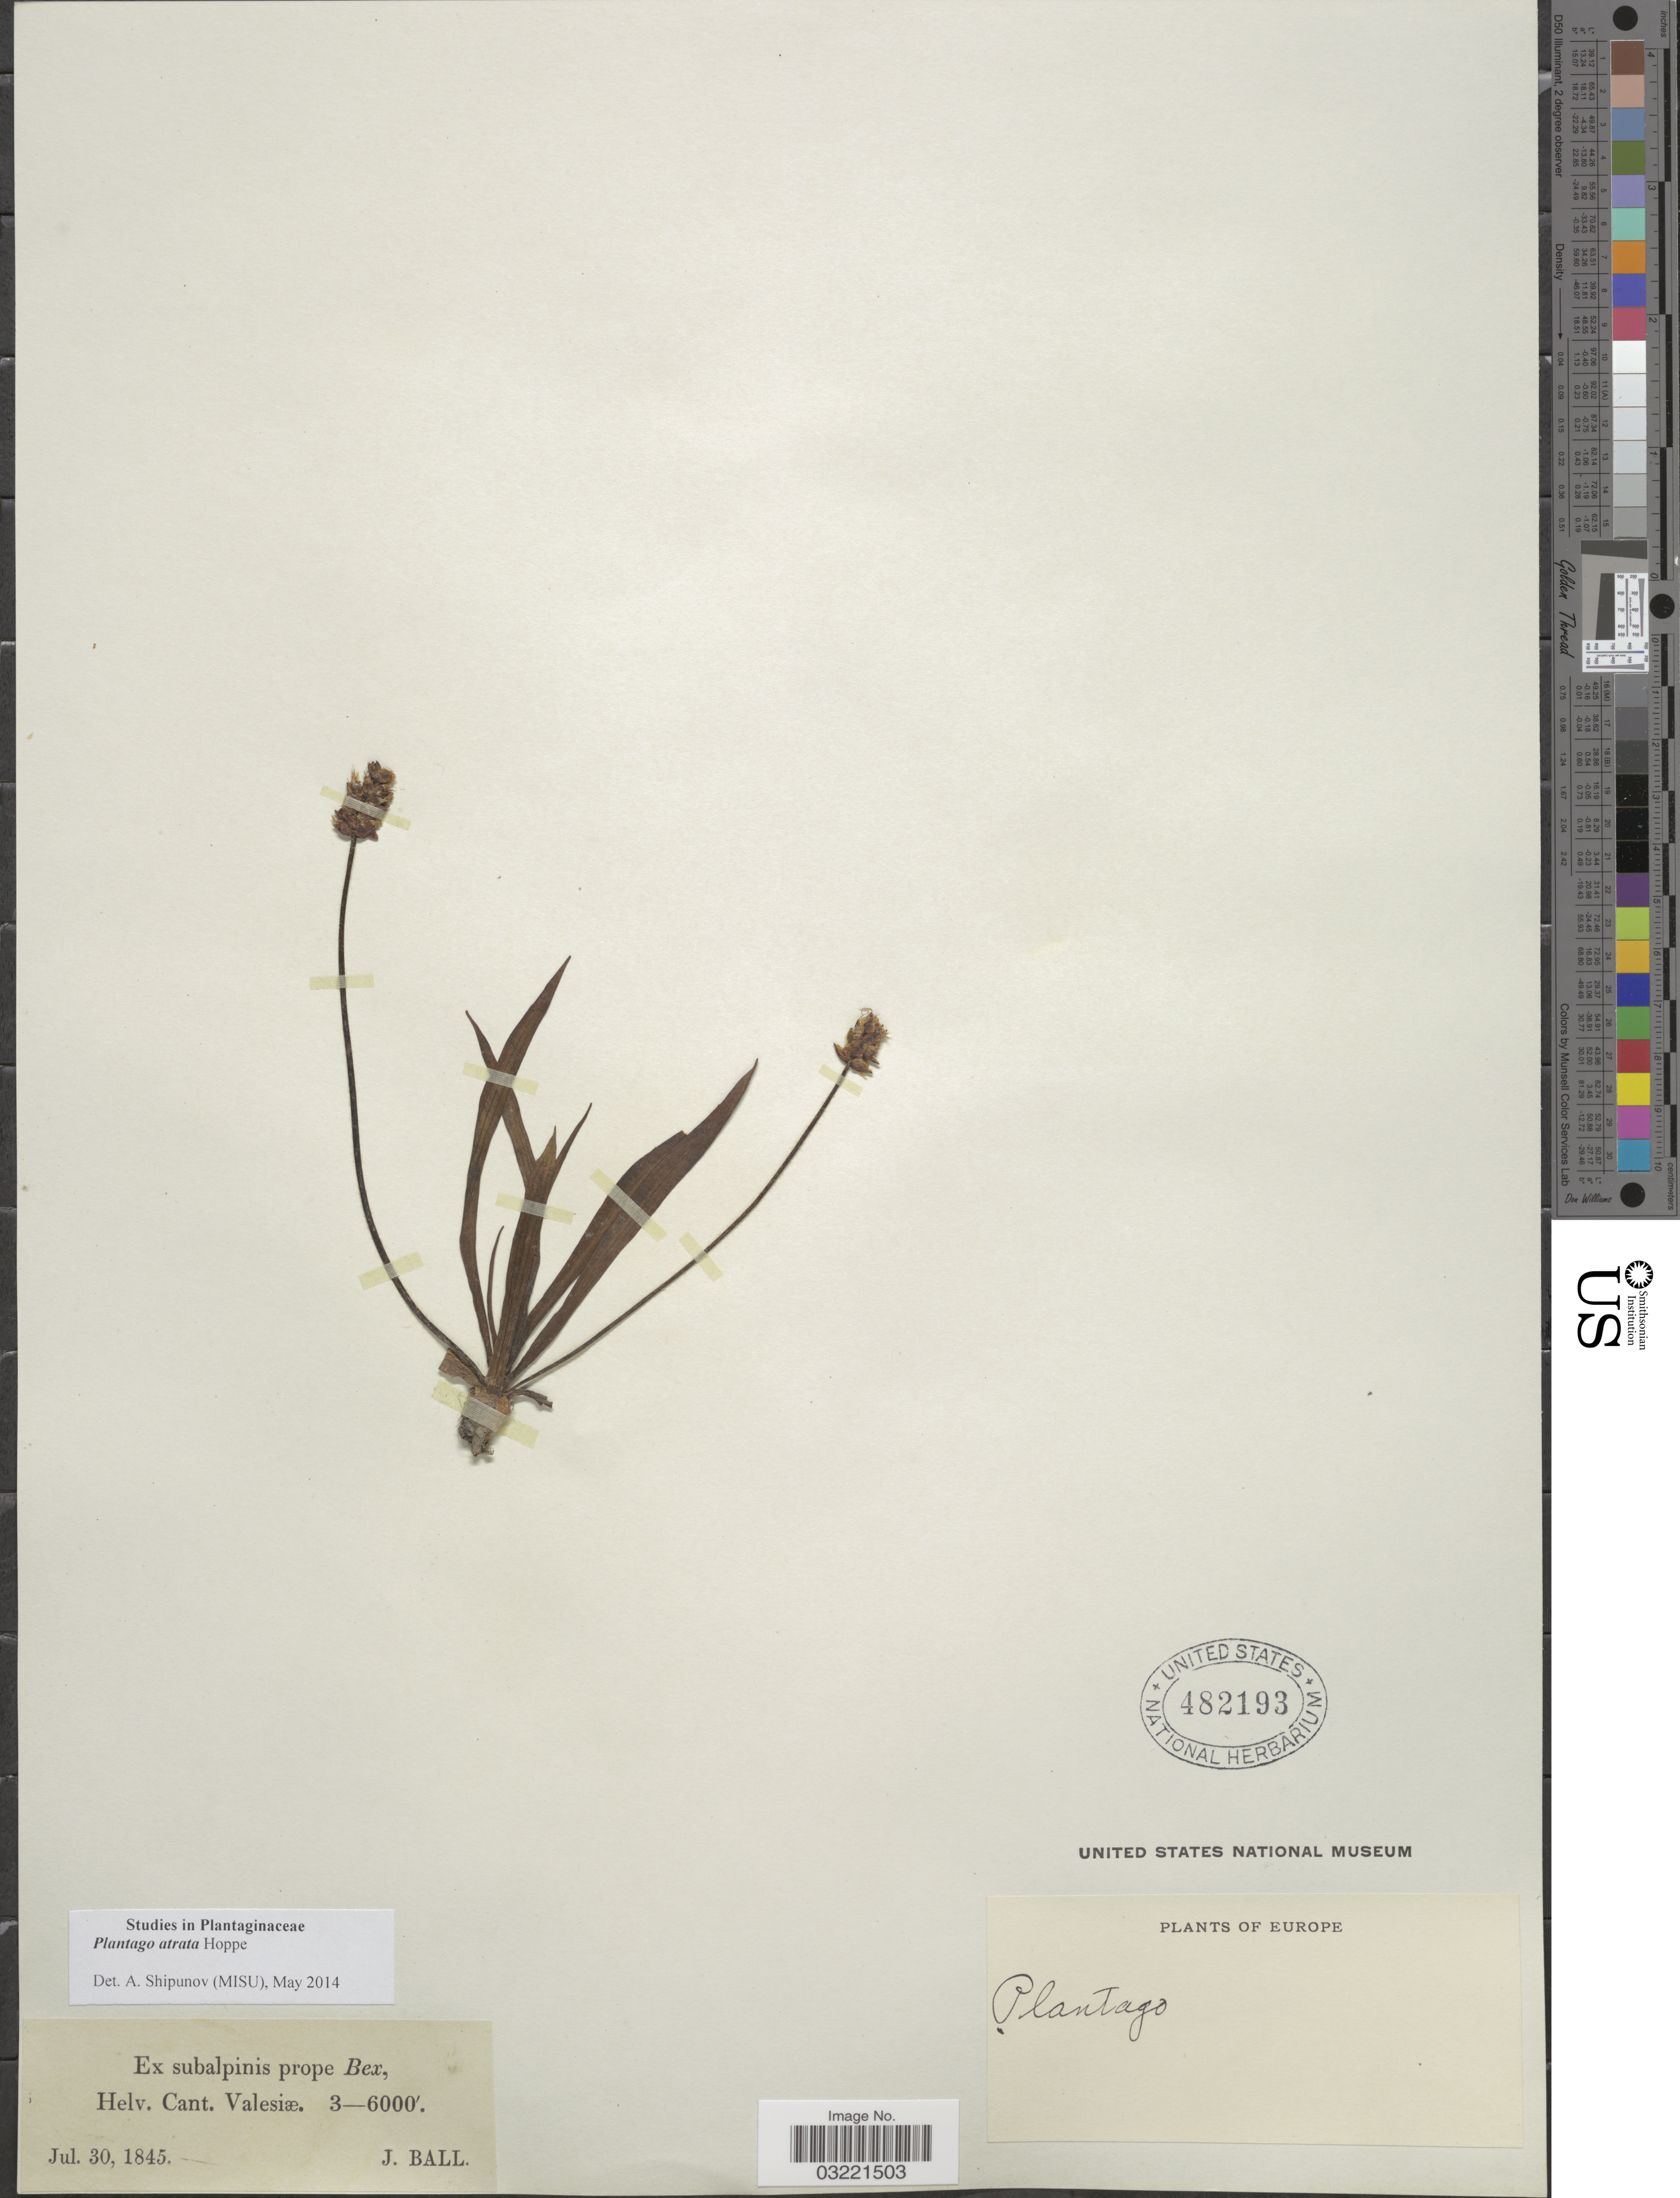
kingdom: Plantae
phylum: Tracheophyta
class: Magnoliopsida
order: Lamiales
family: Plantaginaceae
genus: Plantago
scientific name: Plantago atrata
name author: Hoppe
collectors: J. Ball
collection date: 1845-07-30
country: Switzerland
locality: Ex subalpinis prope Bex, Helv. Cant. Valesiæ.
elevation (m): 914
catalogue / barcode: US 482193